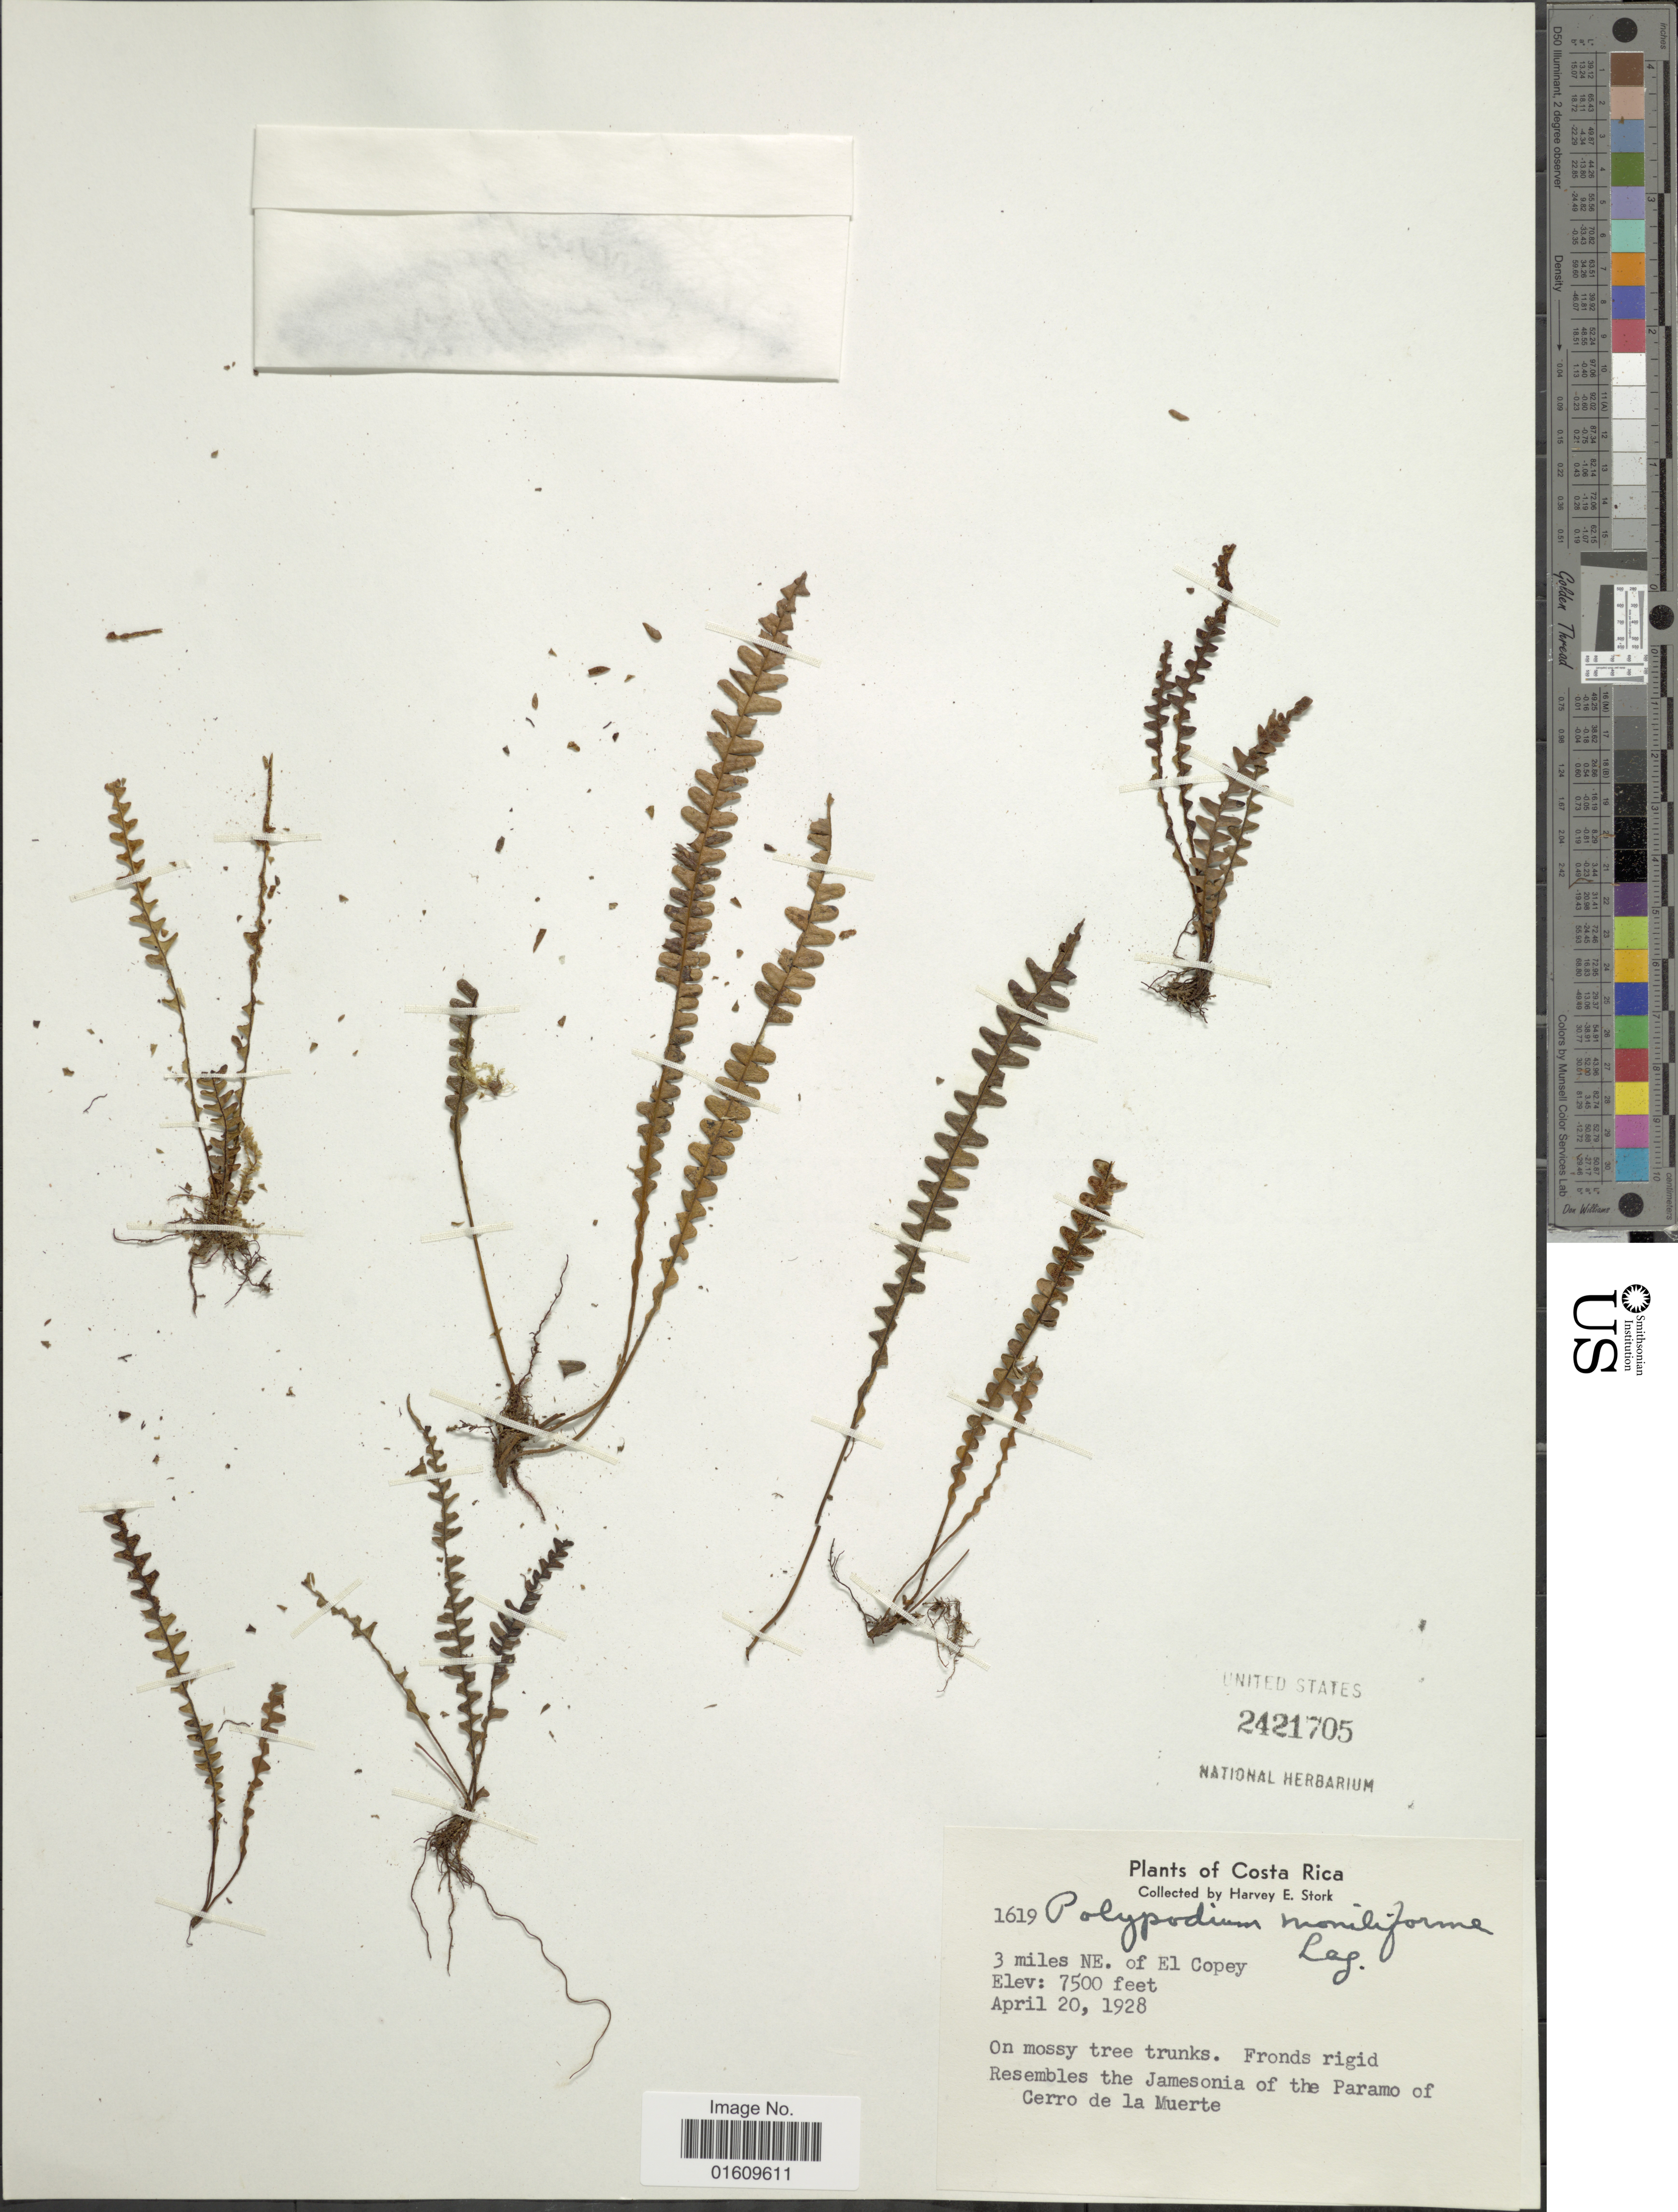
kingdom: Plantae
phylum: Tracheophyta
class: Polypodiopsida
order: Polypodiales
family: Polypodiaceae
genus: Melpomene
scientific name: Melpomene moniliformis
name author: (Lag. ex Sw.) A.R. Sm. & R.C. Moran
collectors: H. E. Stork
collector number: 1619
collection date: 1928-04-20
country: Costa Rica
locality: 3 miles NE of El Copey, Resembles the Jamesonia of the Paramo of Cerro de la Muerte.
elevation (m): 2286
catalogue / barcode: US 2421705